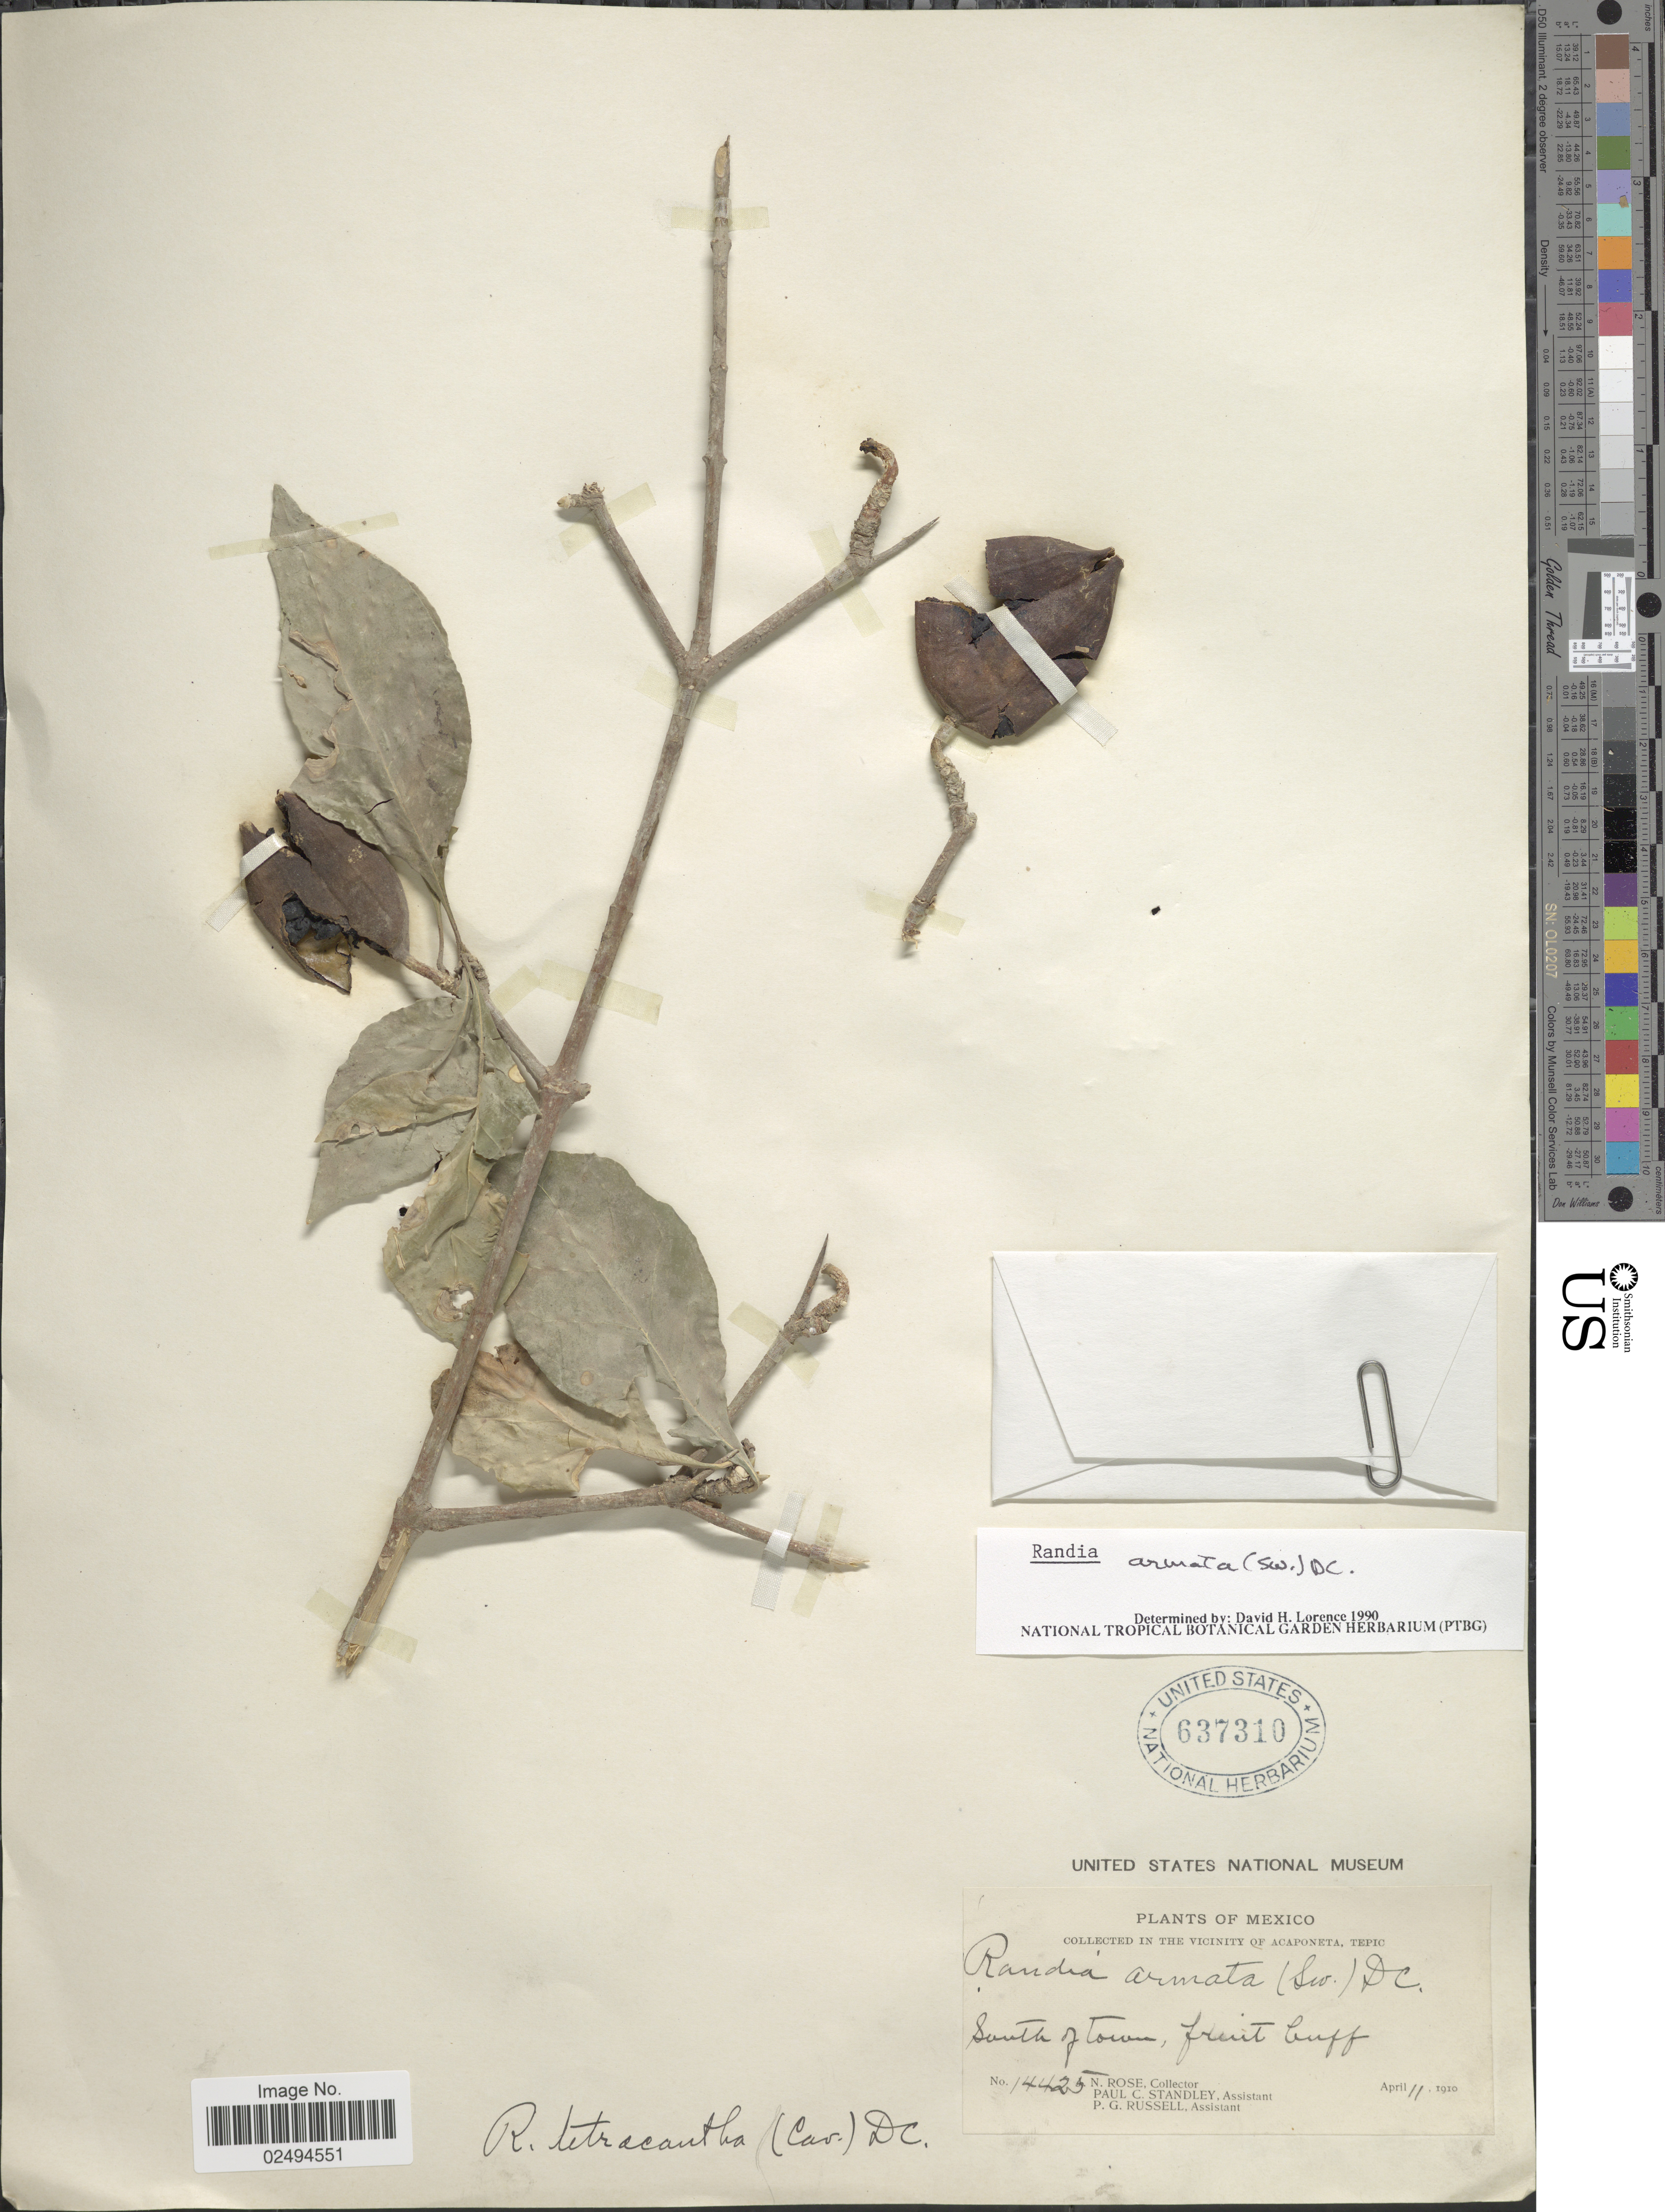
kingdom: Plantae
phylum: Tracheophyta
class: Magnoliopsida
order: Gentianales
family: Rubiaceae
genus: Randia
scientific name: Randia armata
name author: (Sw.) DC.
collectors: J. N. Rose, P. C. Standley & P. G. Russell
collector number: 14425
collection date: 1910-04-11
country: Mexico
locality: In the vicinity of Acaponeta, Tepic. South of Town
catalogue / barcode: US 637310